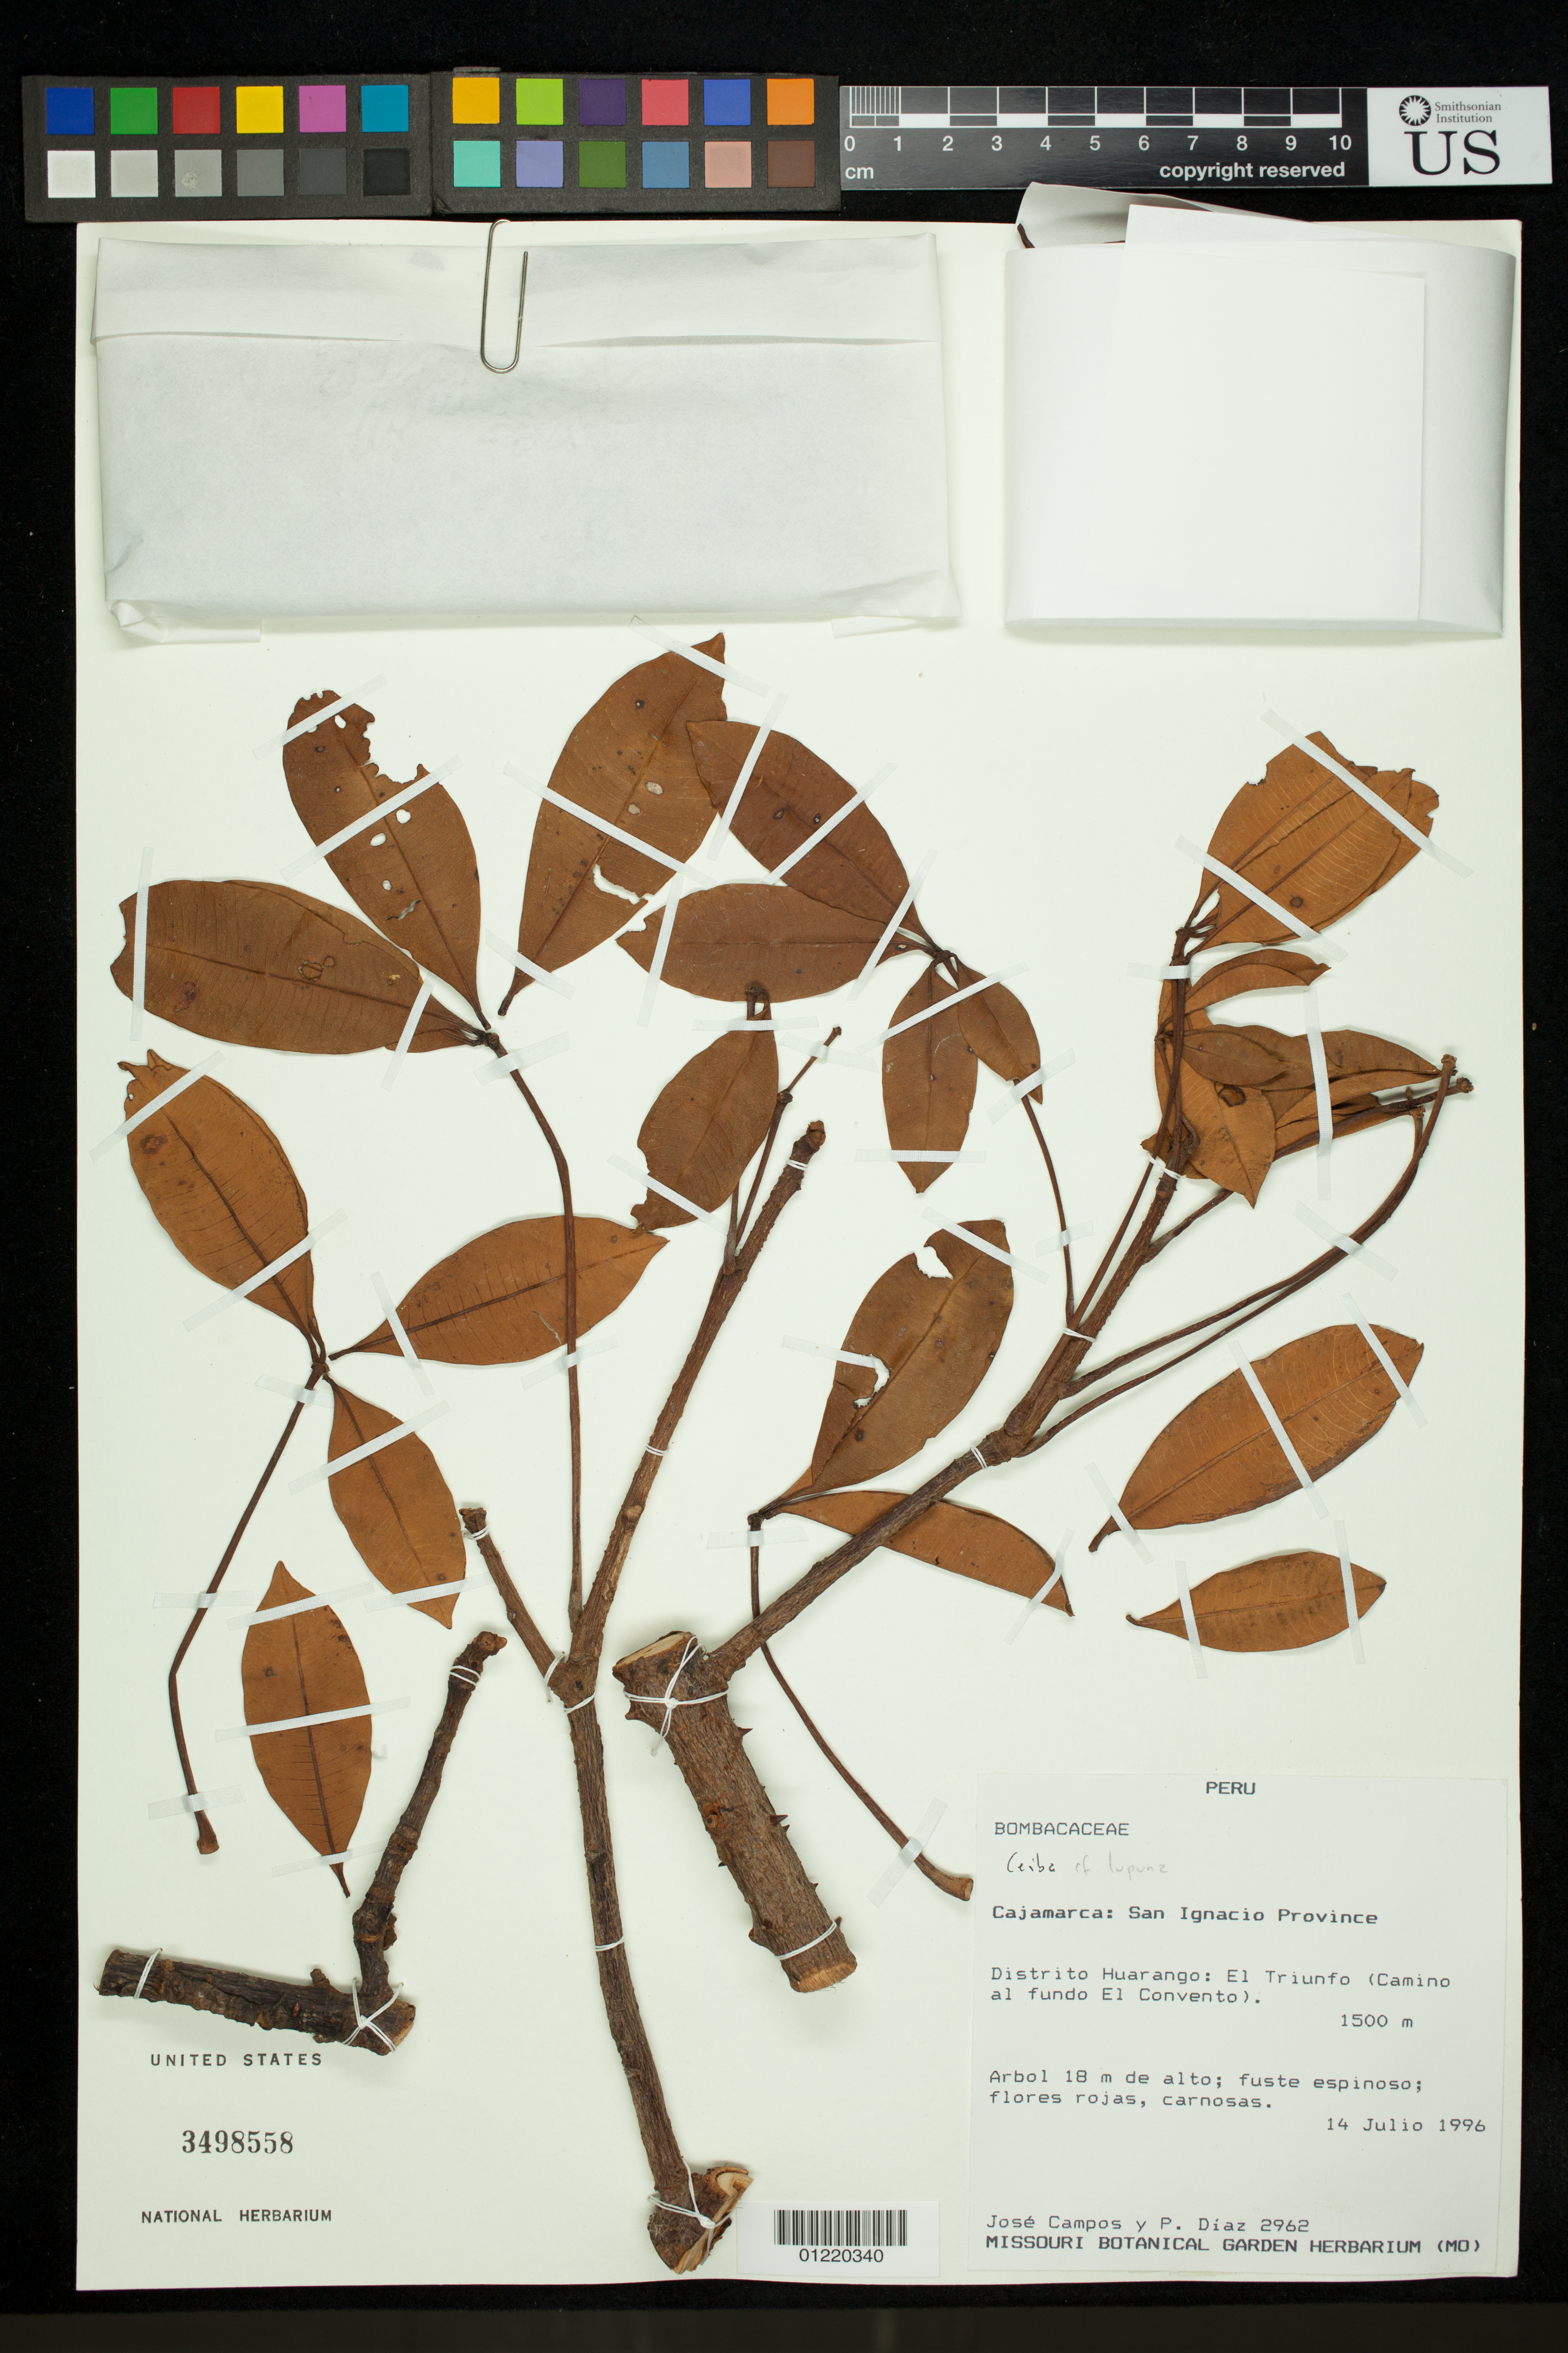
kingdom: Plantae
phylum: Tracheophyta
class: Magnoliopsida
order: Malvales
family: Malvaceae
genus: Ceiba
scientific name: Ceiba sp.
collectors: J. Campos de la Cruz & W. Díaz P.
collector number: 2962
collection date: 1996-07-14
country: Peru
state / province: Cajamarca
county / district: San Ignacio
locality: Distrito Huarango: El Triunfo (Camino al fundo El Convento).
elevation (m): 1500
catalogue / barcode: US 3498558